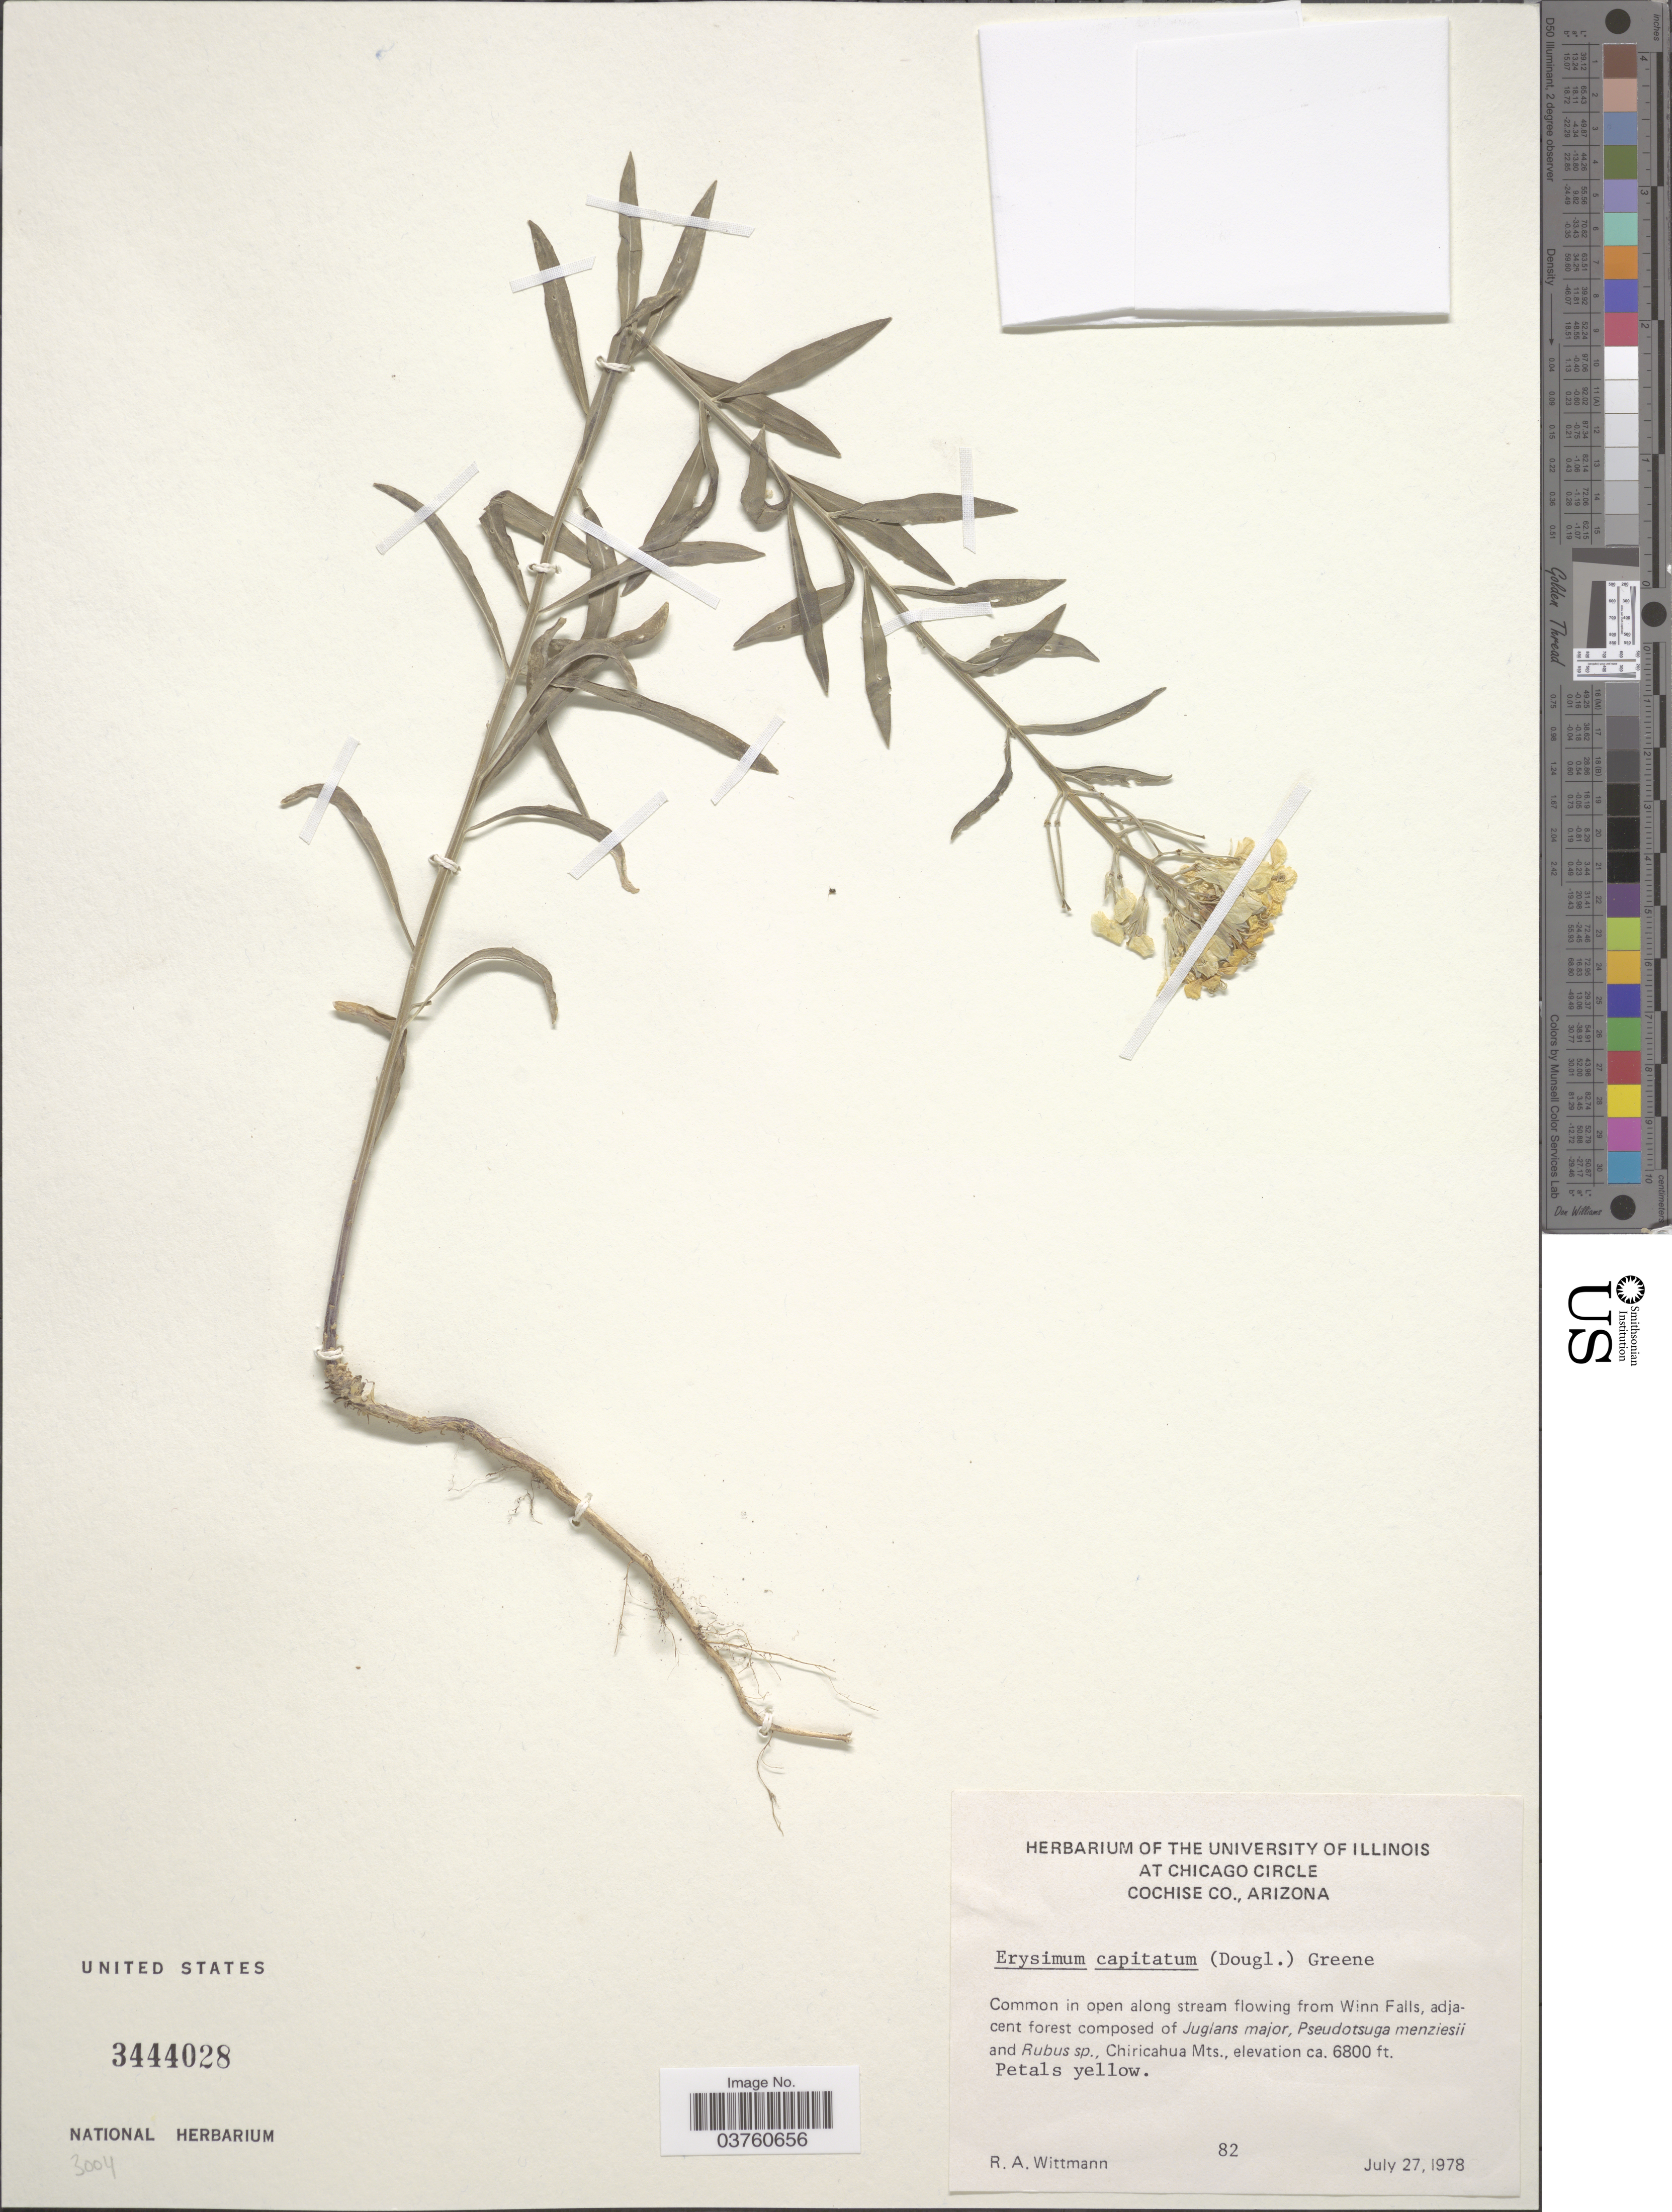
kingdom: Plantae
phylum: Tracheophyta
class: Magnoliopsida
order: Brassicales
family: Brassicaceae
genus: Erysimum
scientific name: Erysimum capitatum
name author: (Douglas ex Hook.) Greene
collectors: R. Wittmann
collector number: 82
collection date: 1978-07-27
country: United States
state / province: Arizona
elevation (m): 2073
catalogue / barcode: US 3444028